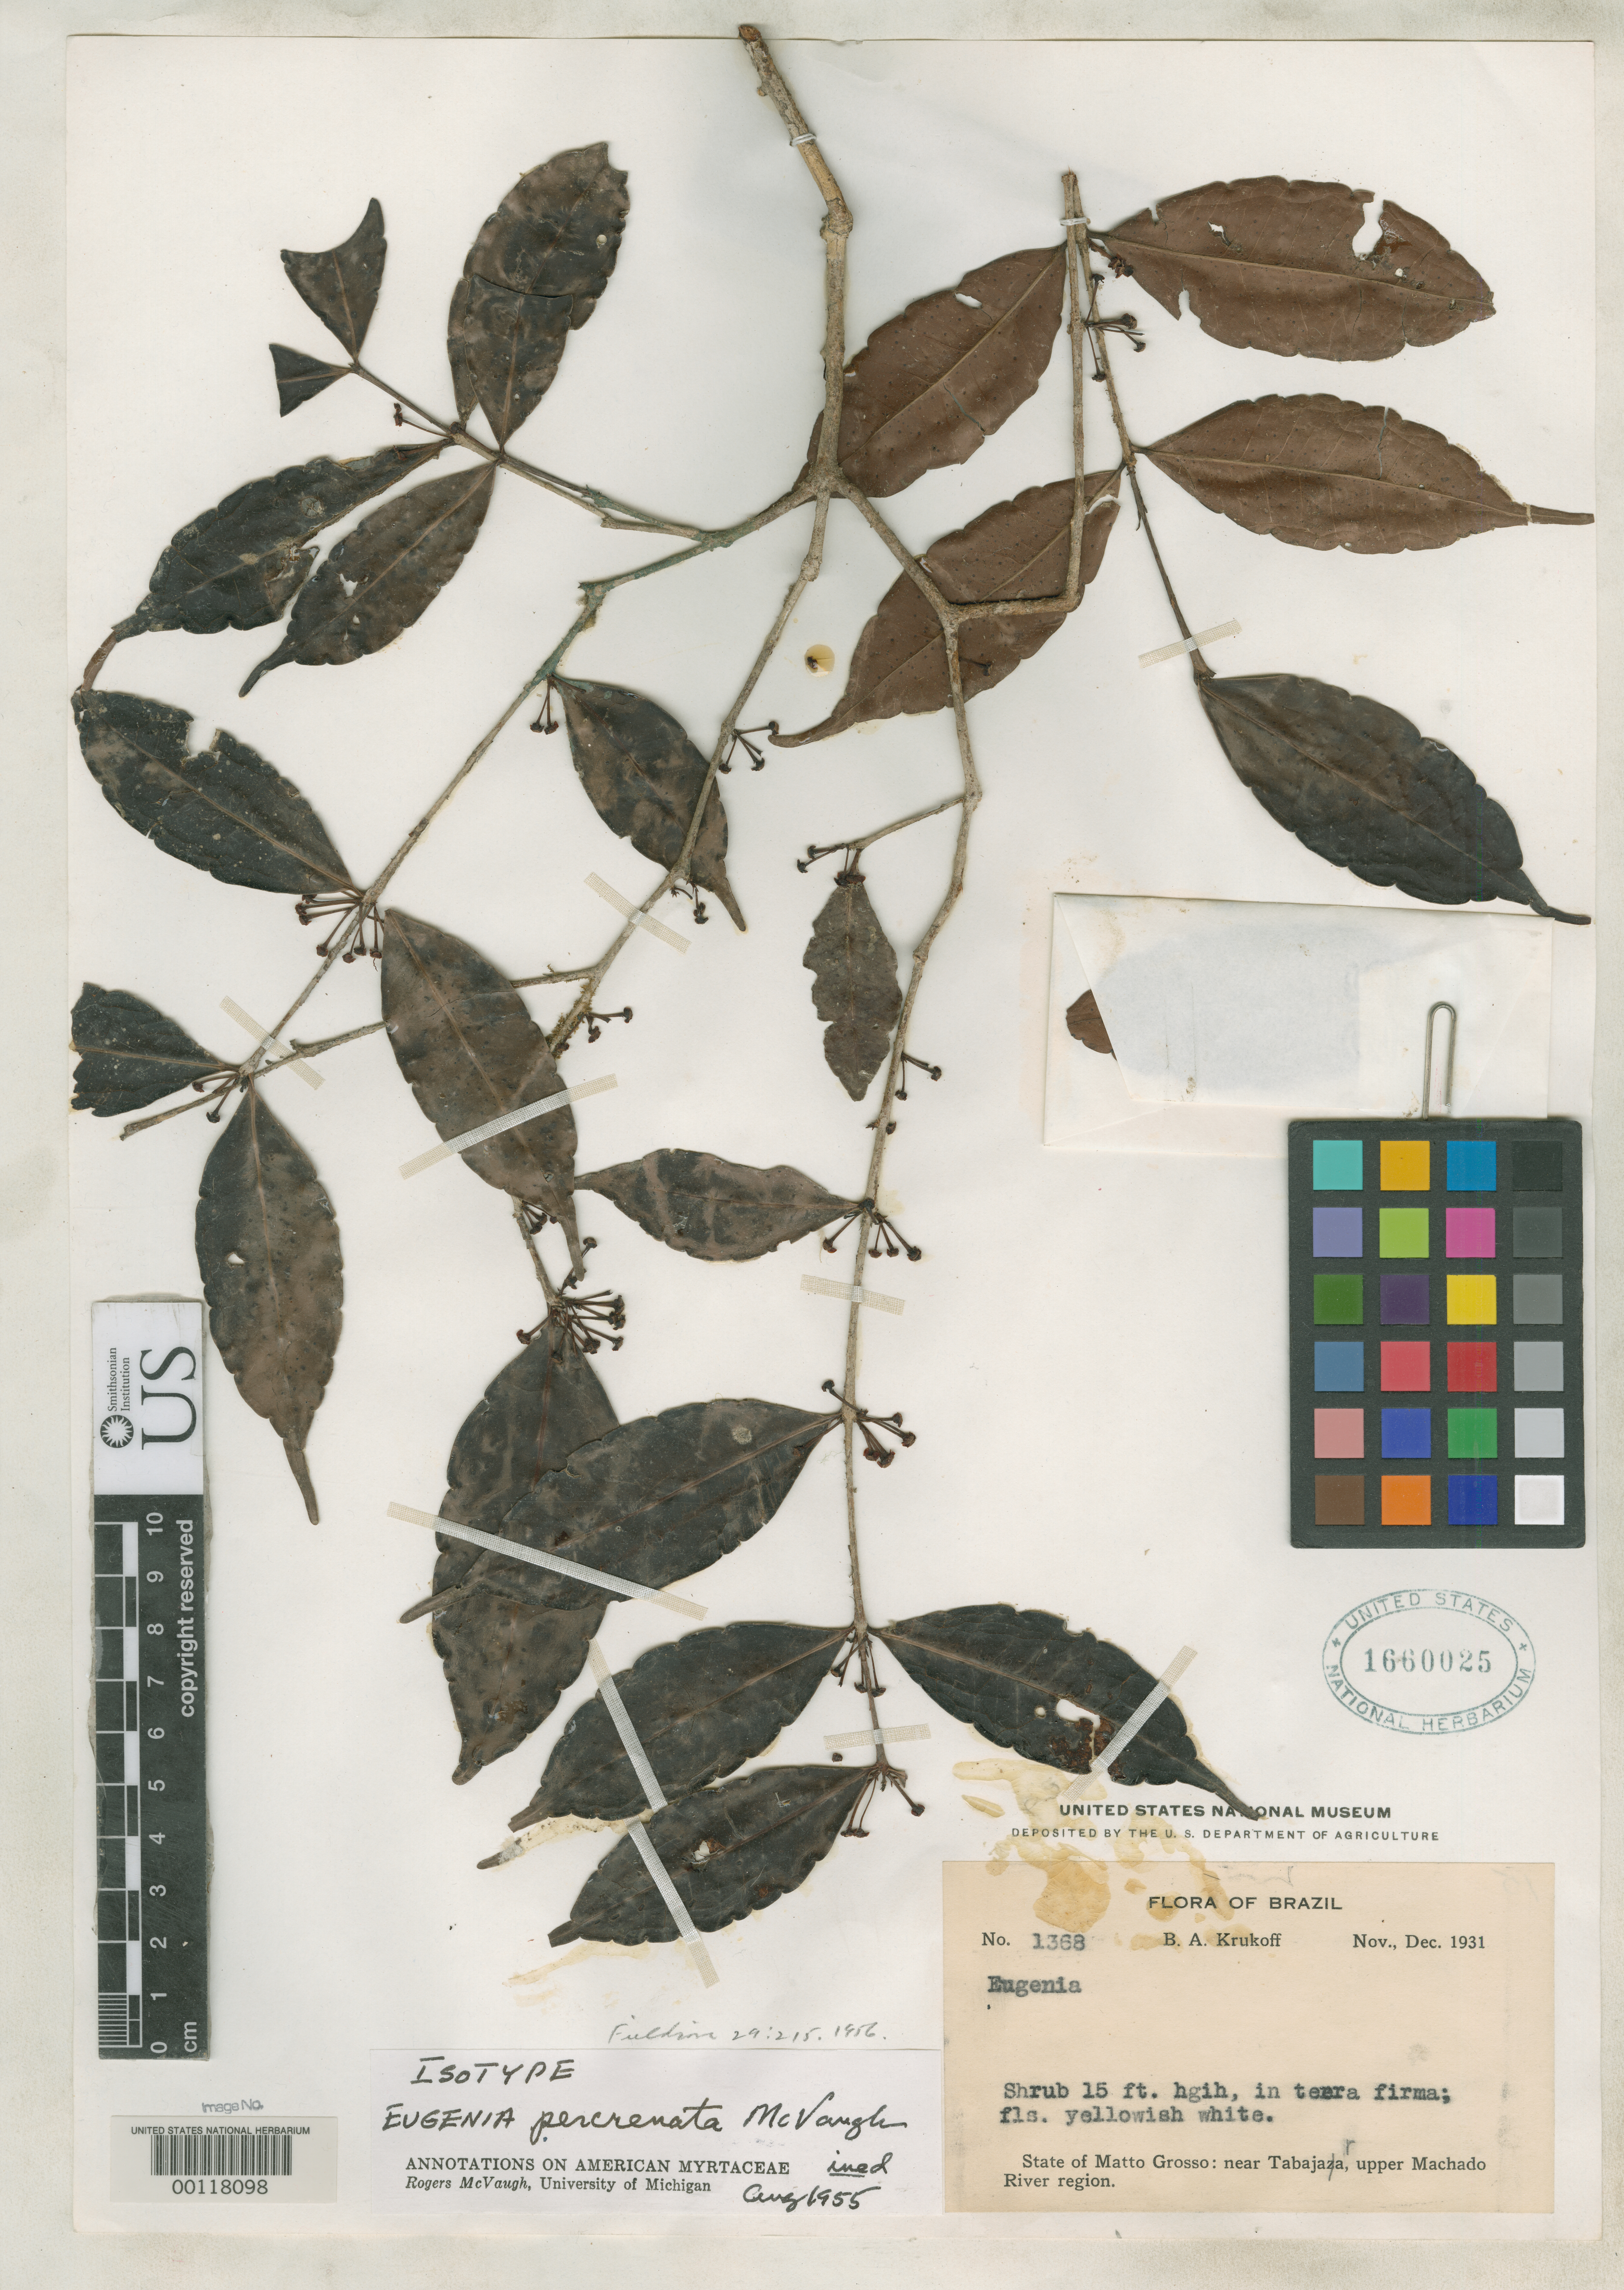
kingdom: Plantae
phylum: Tracheophyta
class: Magnoliopsida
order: Myrtales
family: Myrtaceae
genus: Eugenia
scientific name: Eugenia percrenata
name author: McVaugh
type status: Isotype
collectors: B. A. Krukoff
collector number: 1368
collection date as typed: Nov 1931 to -- Dec 1931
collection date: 1931-11/1931-12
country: Brazil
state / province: Mato Grosso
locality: Near Tabajaza, upper Machado River region.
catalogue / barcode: US 1660025